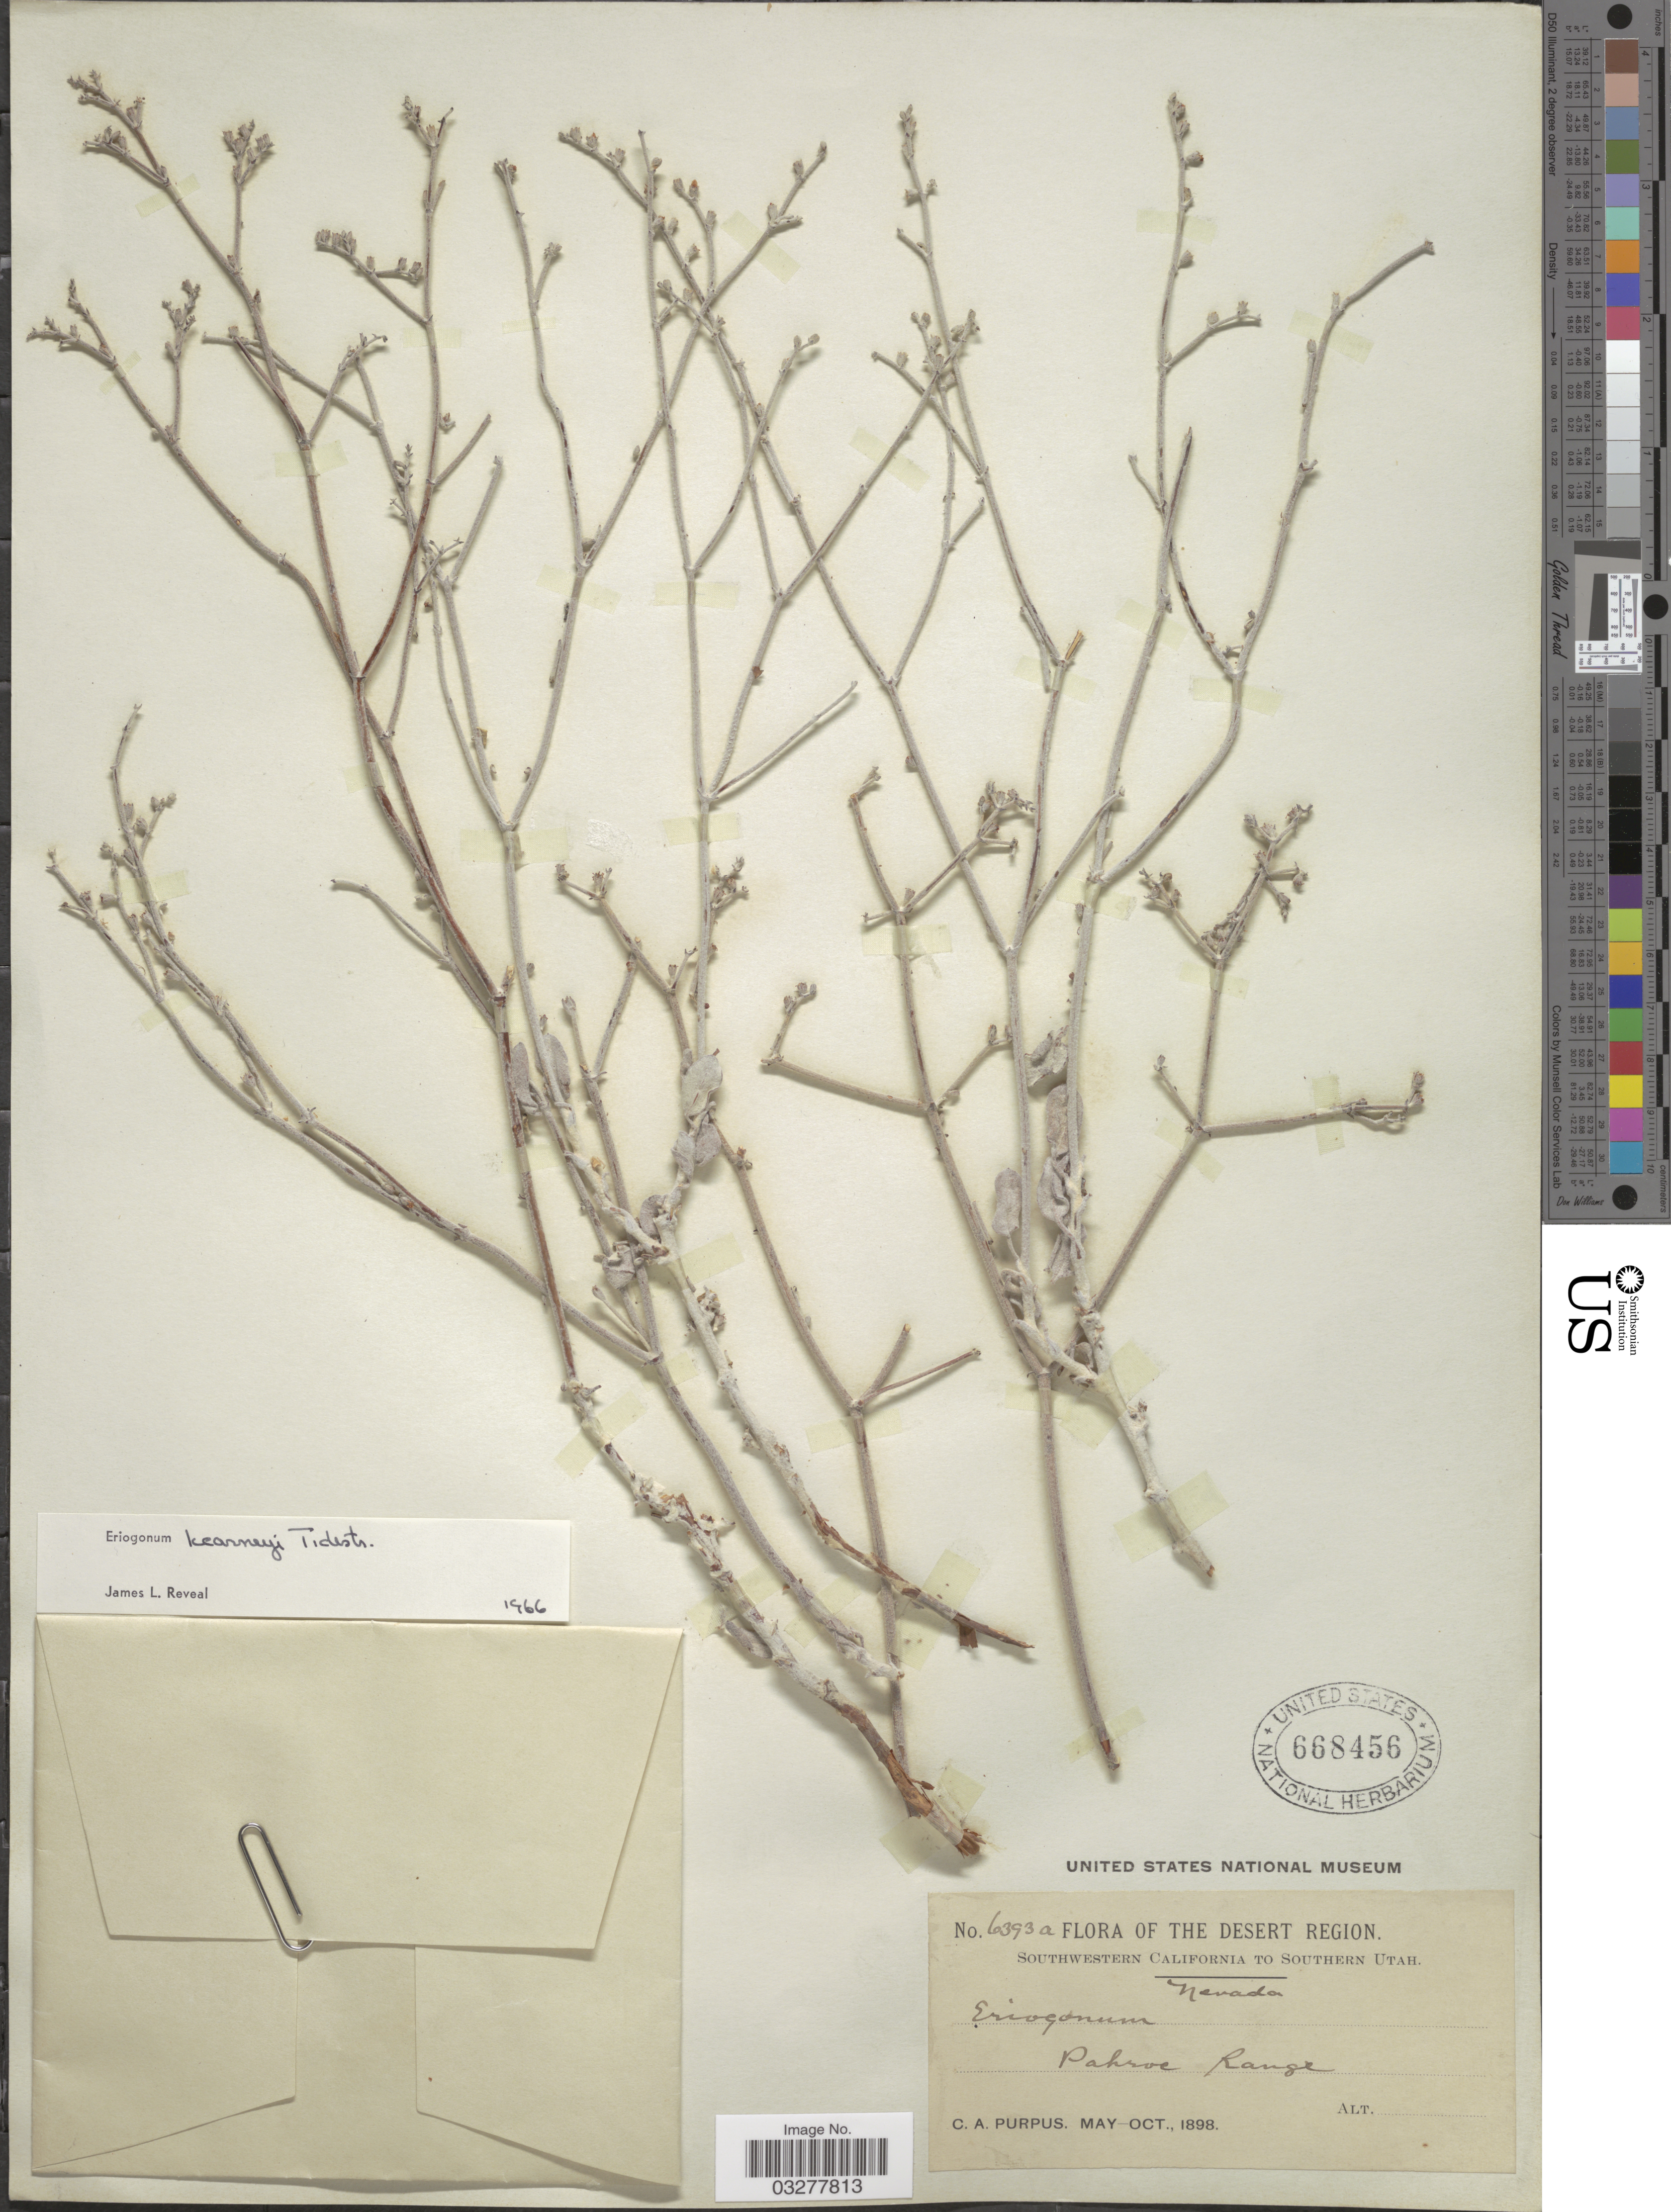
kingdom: Plantae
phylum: Tracheophyta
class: Magnoliopsida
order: Caryophyllales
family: Polygonaceae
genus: Eriogonum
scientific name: Eriogonum kearneyi var. kearneyi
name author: Tidestr.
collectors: C. A. Purpus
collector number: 6393a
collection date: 1898-05/1898-10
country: United States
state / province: Nevada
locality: The Desert Region. Pahroc Range.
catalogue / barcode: US 668456